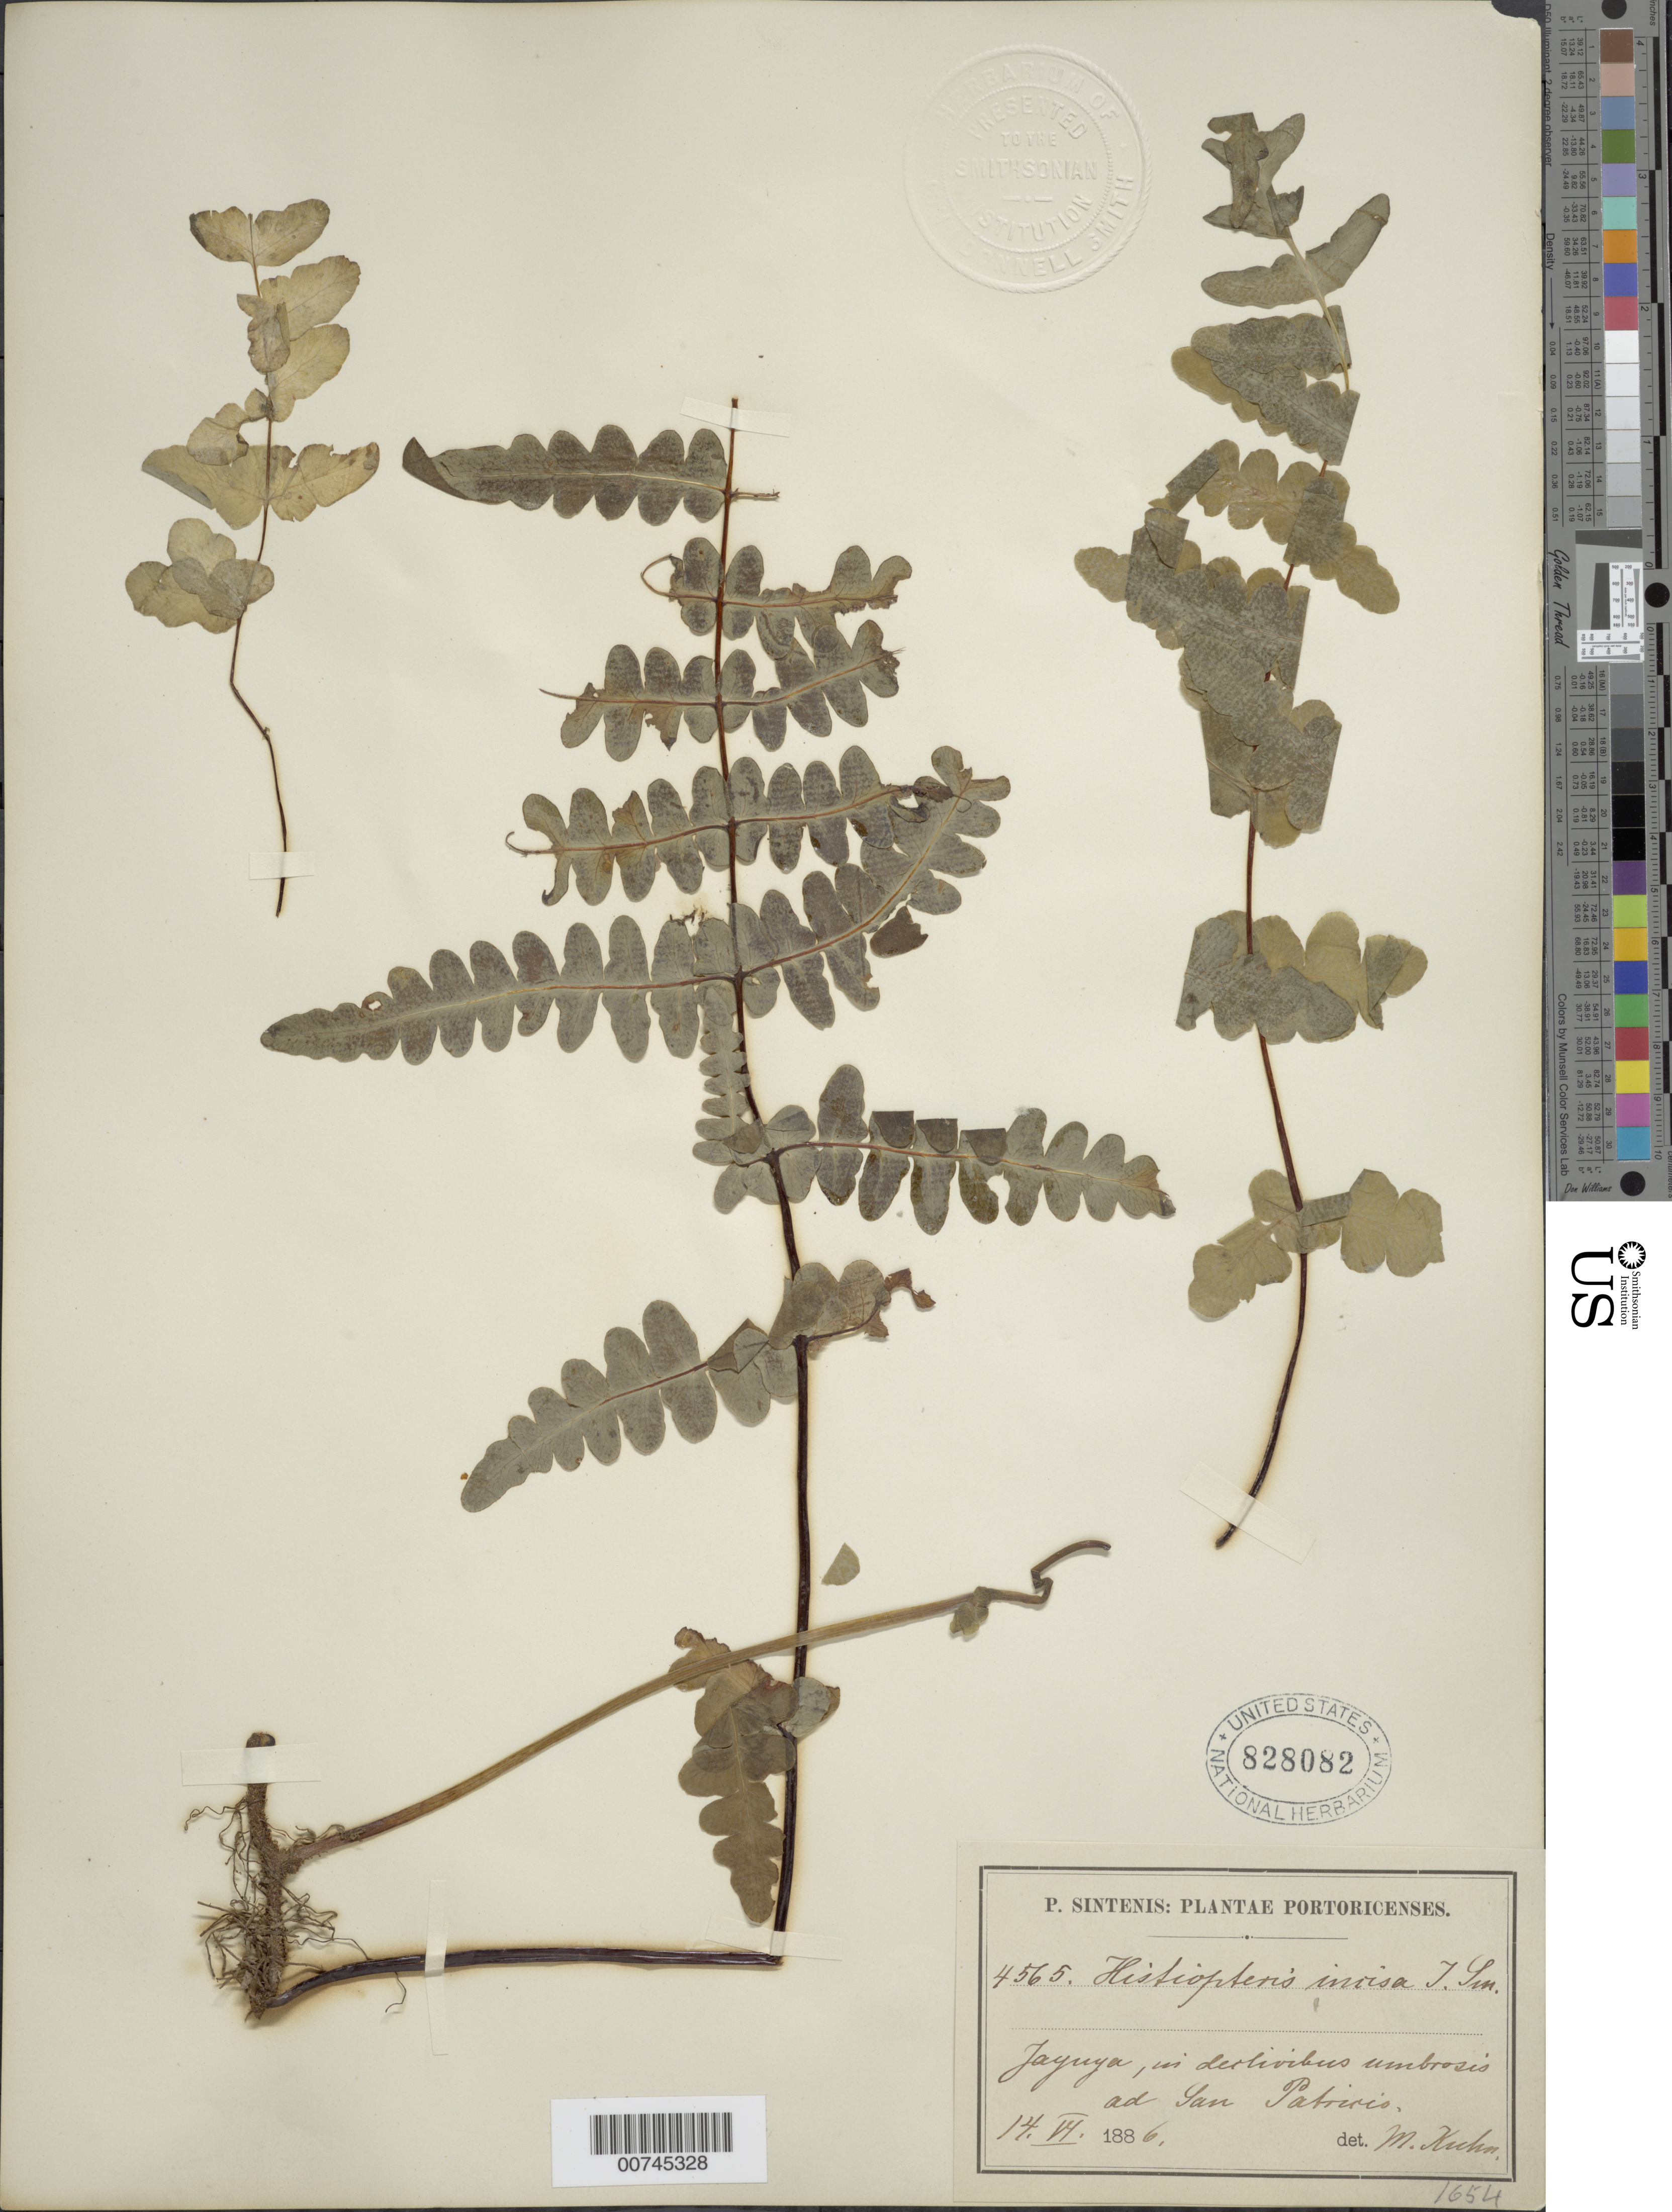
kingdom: Plantae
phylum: Tracheophyta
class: Polypodiopsida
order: Polypodiales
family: Dennstaedtiaceae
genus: Histiopteris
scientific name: Histiopteris incisa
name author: (Thunb.) J. Sm.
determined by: Kuhn, D. M.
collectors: P. Sintenis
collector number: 4565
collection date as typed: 14 Jun 1886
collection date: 1886-06-14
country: Puerto Rico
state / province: Jayuya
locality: Jayuya, in derlivibus umbrosis ad San Patricio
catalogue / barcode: US 828082